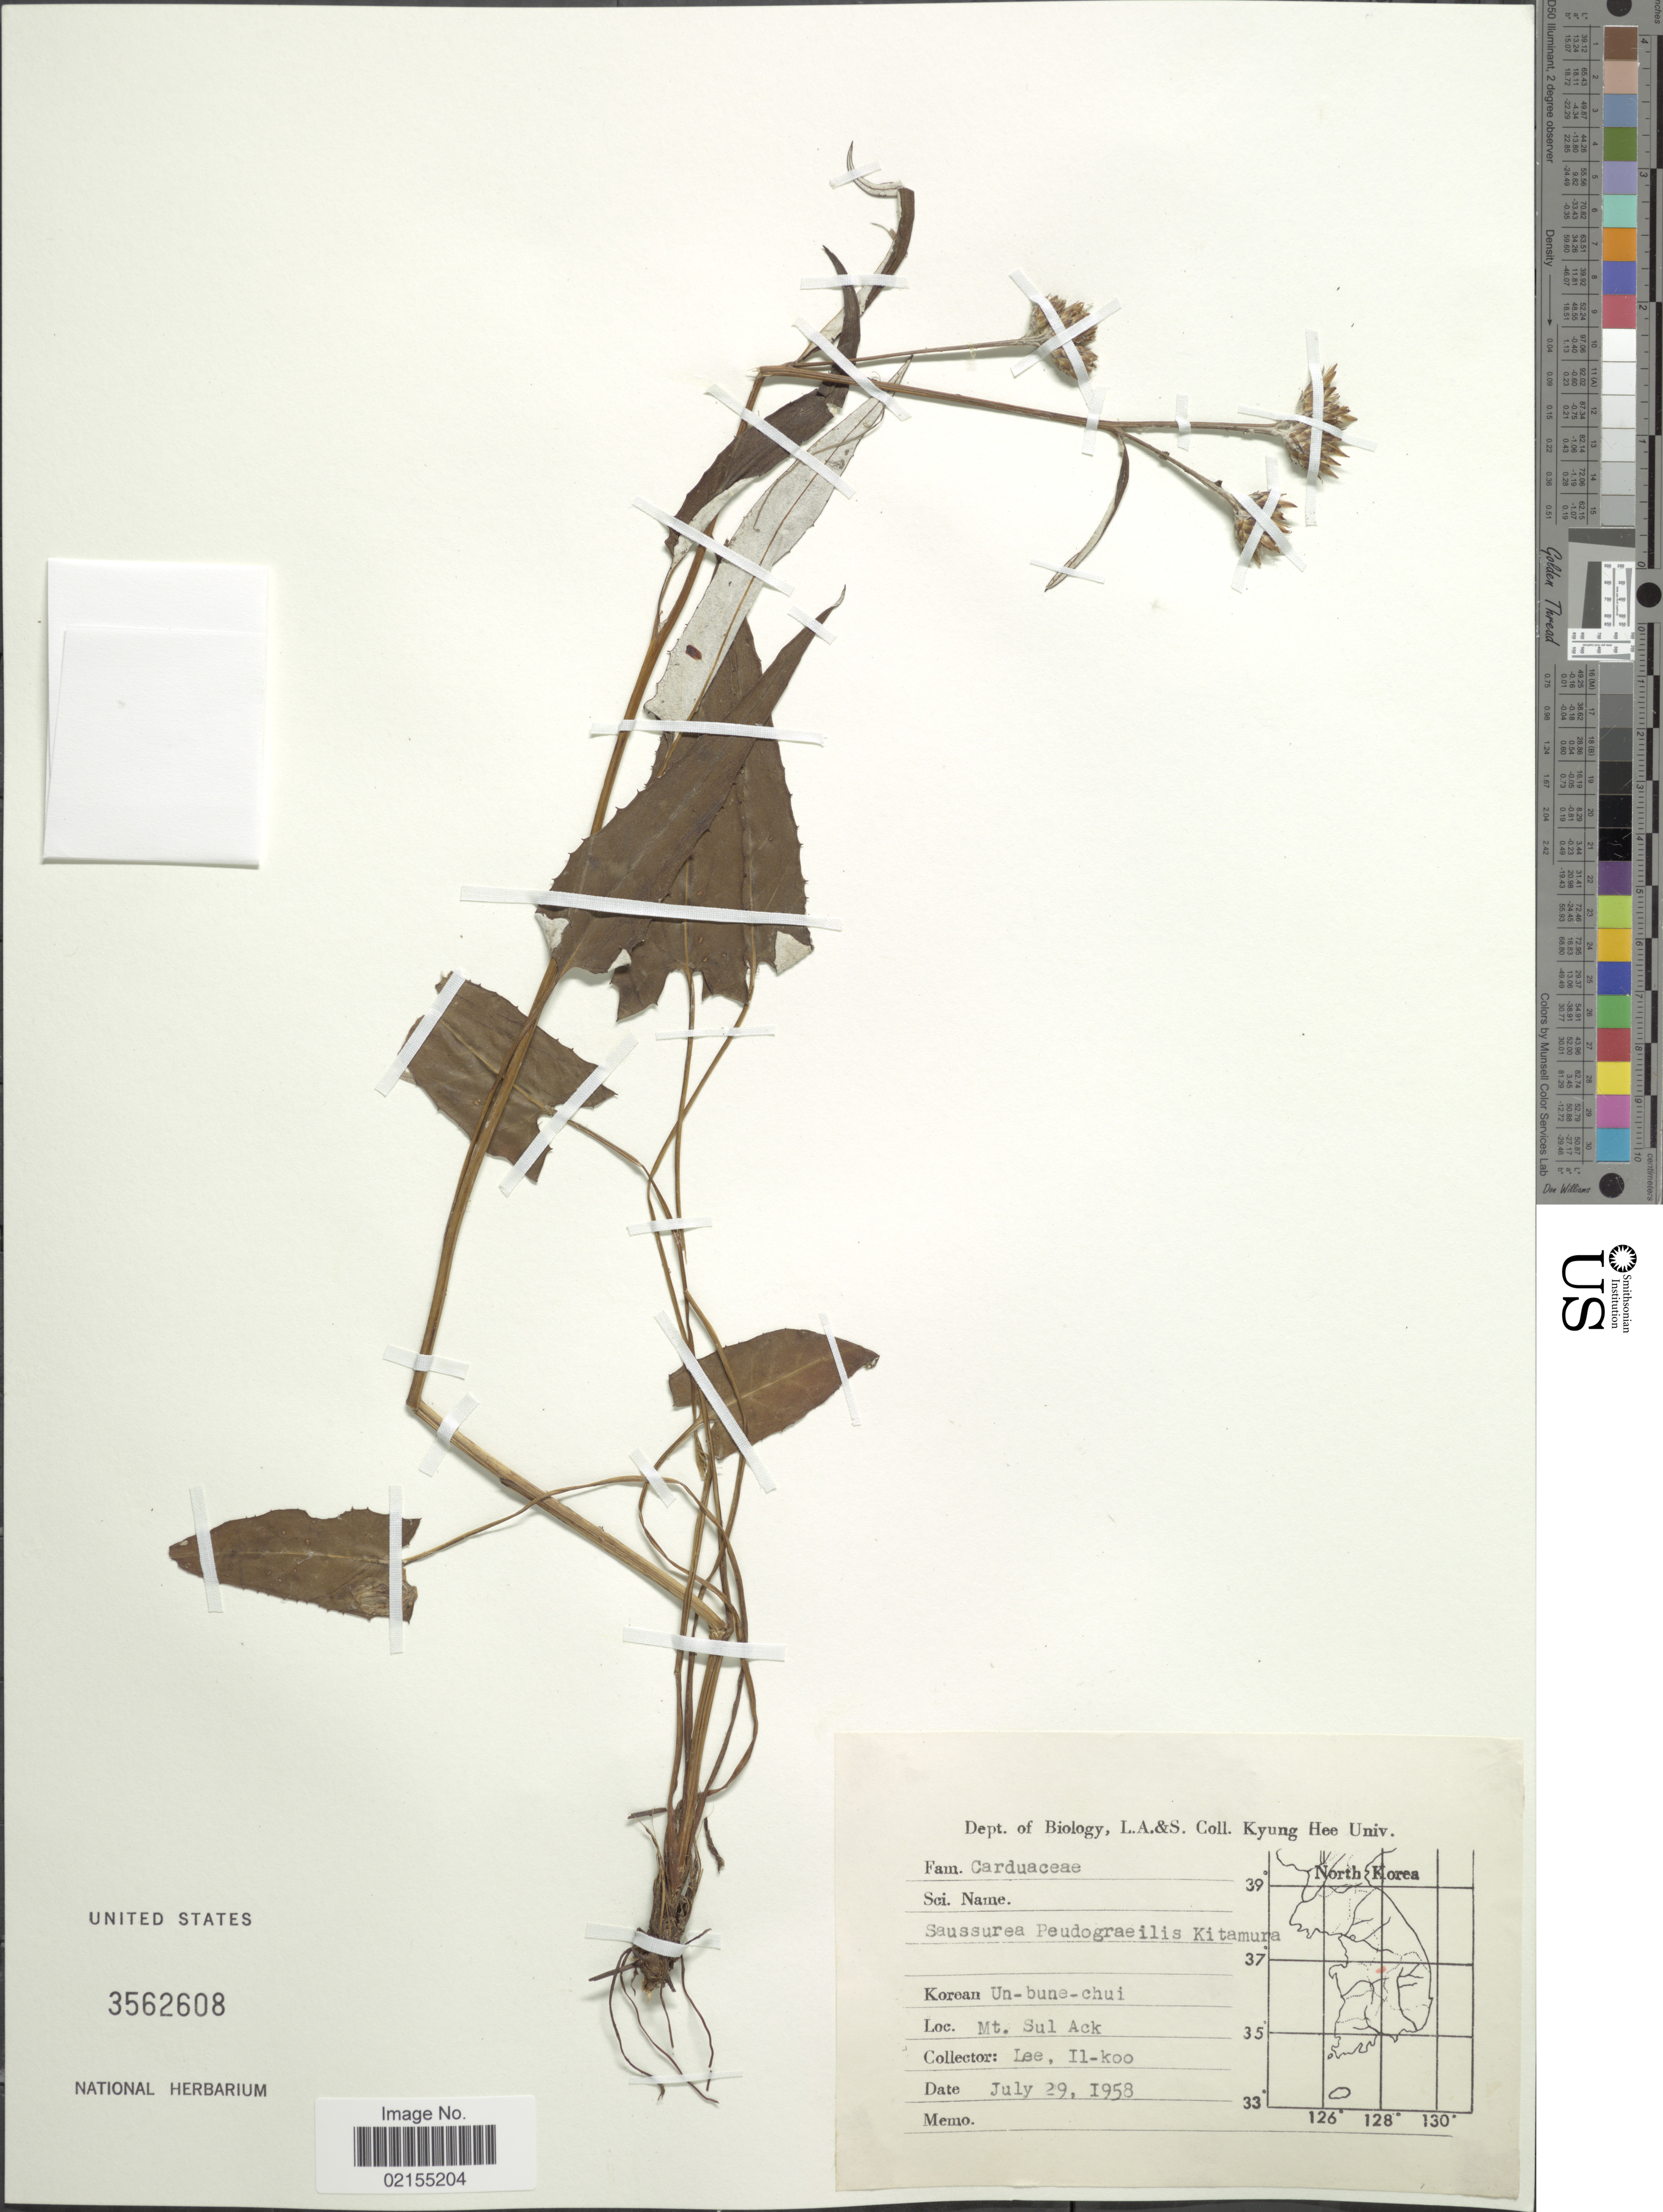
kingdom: Plantae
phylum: Tracheophyta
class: Magnoliopsida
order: Asterales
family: Asteraceae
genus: Saussurea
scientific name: Saussurea nivea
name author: Turcz.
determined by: Chen, Yousheng S.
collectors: Il-Ko Lee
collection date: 1958-07-29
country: South Korea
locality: Mt. Sul Ack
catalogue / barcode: US 3562608